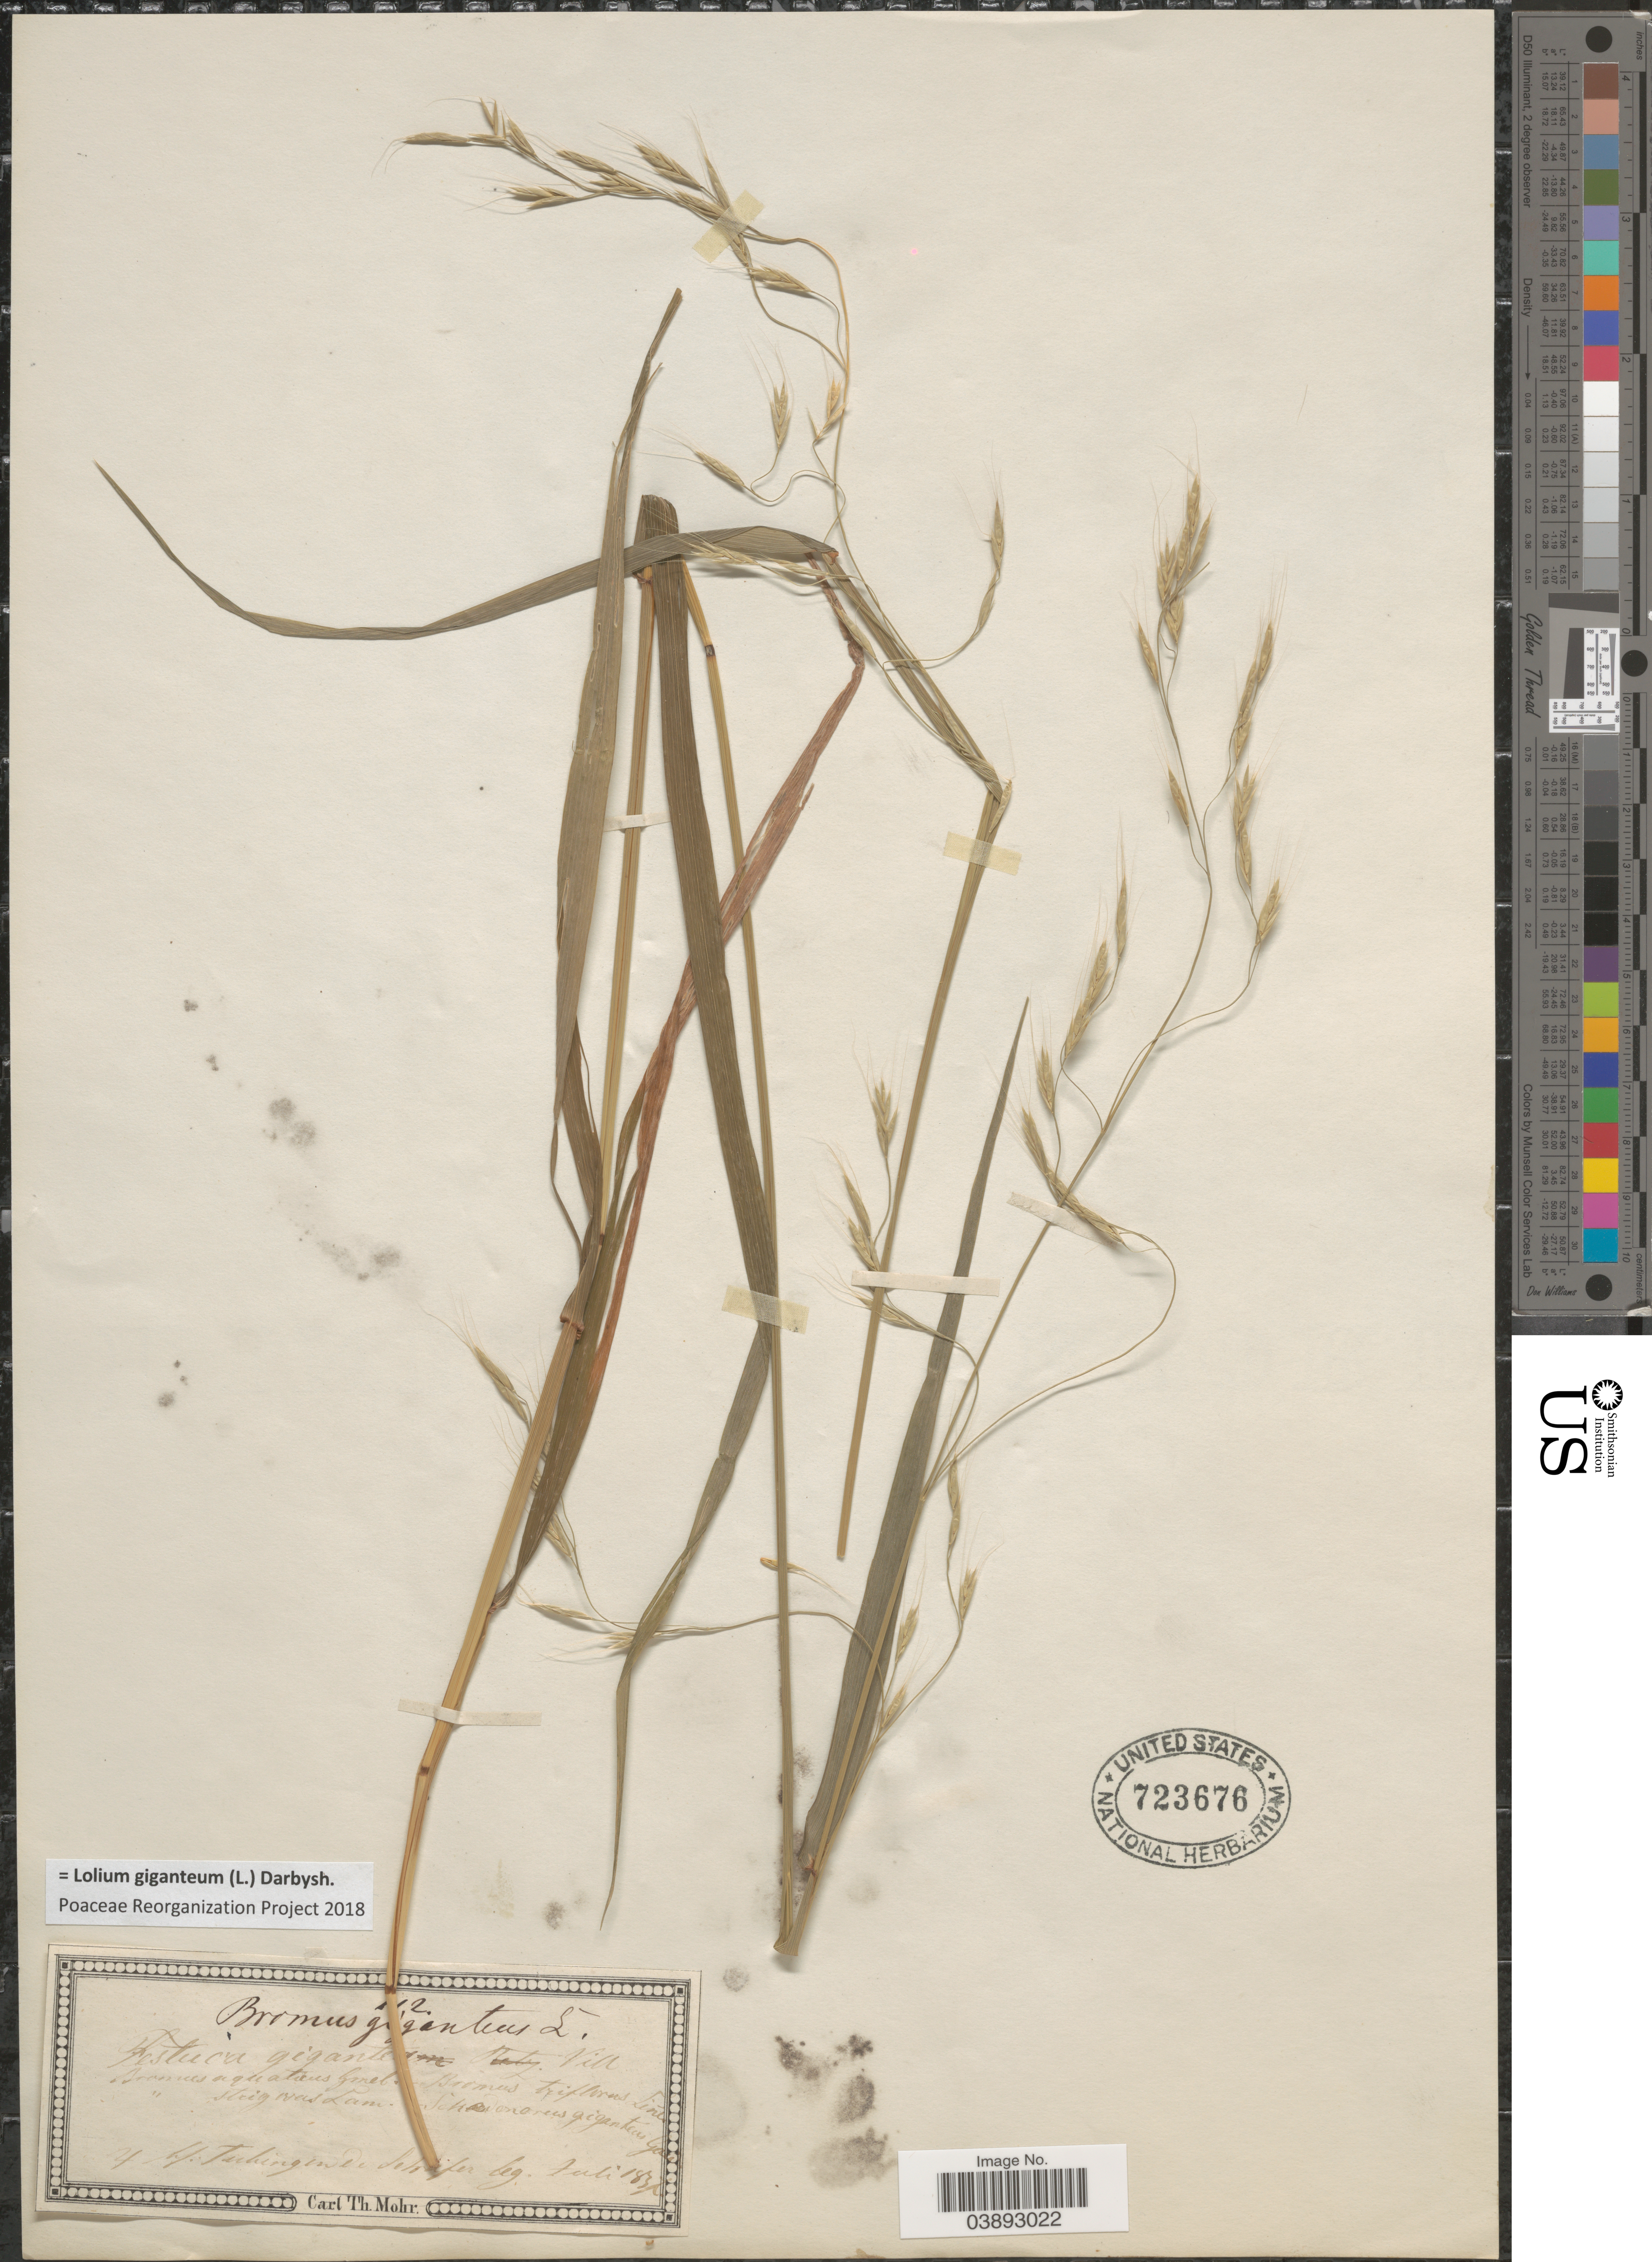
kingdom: Plantae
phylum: Tracheophyta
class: Liliopsida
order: Poales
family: Poaceae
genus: Lolium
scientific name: Lolium giganteum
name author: (L.) Darbysh.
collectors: Mohr, C. T. (herbarium)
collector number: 4?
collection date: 1837-07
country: Germany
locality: Tubingen de Schifer.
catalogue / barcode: US 723676